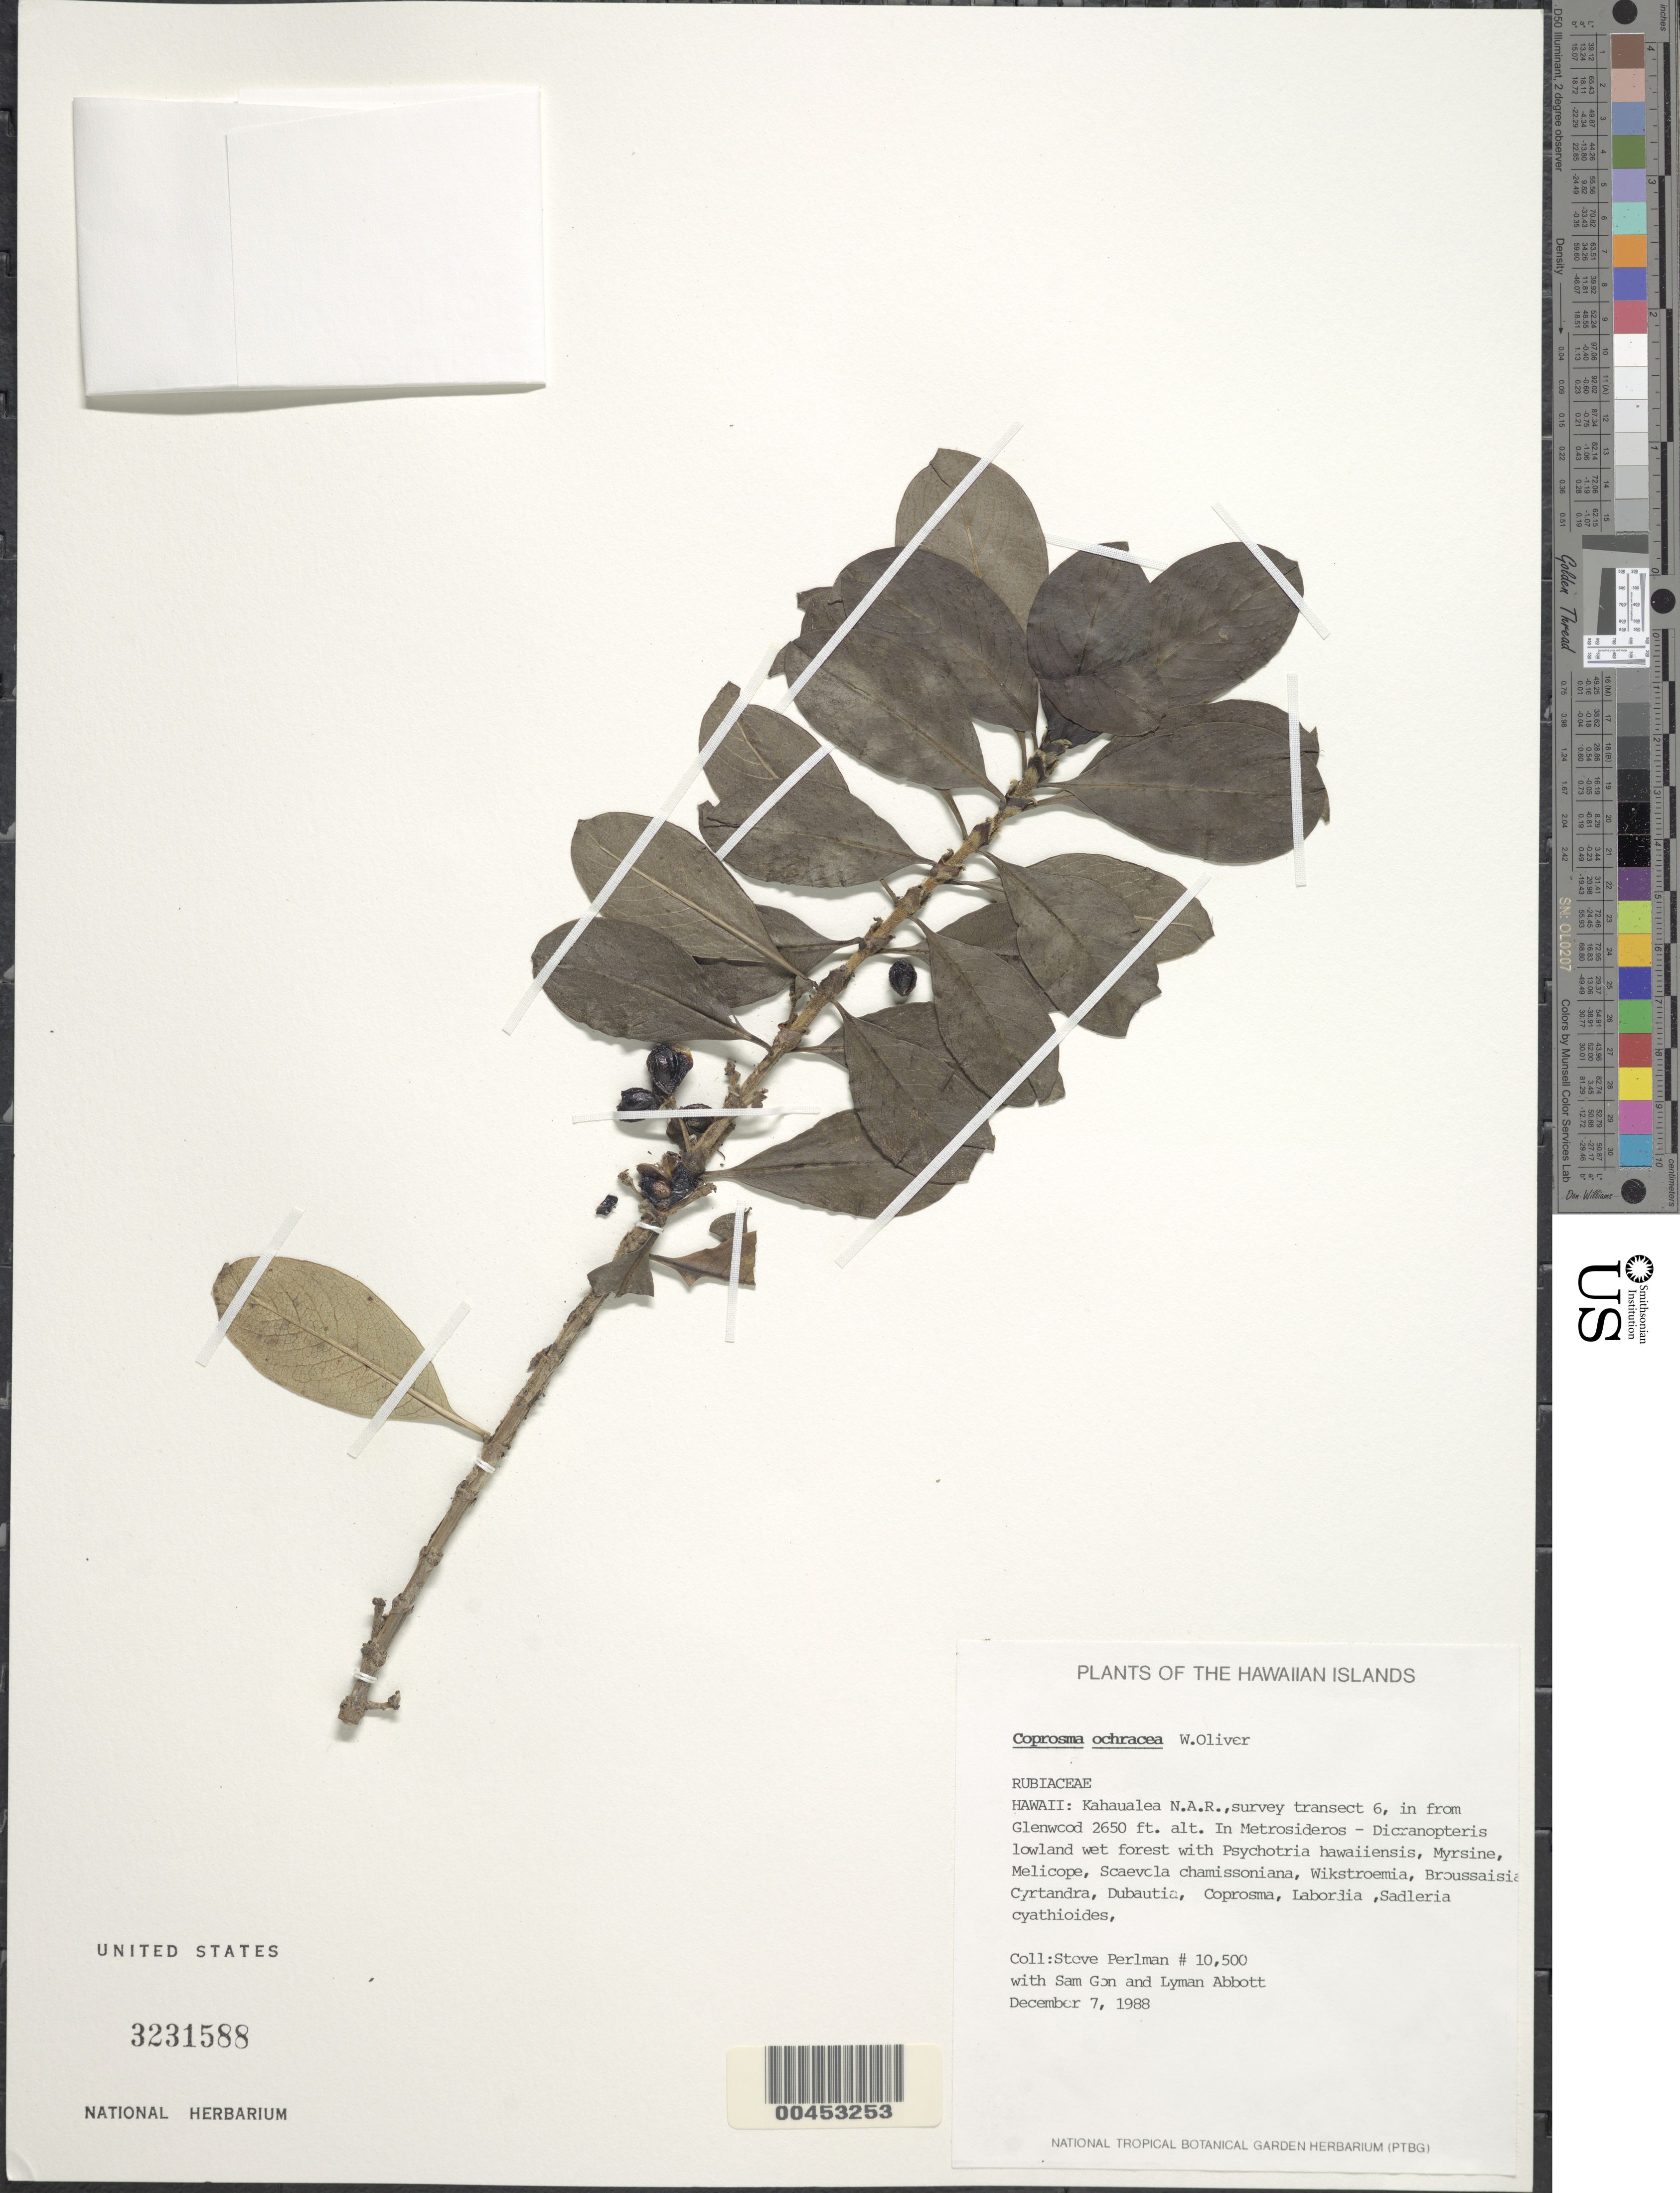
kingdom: Plantae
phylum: Tracheophyta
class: Magnoliopsida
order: Gentianales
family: Rubiaceae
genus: Coprosma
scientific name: Coprosma ochracea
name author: W.R.B. Oliv.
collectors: S. P. Perlman, S. Gon & L. Abbott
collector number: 10500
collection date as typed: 7 Dec 1988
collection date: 1988-12-07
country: United States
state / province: Hawaii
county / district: Hawaii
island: Hawaii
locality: Kahaualea N.A.R., survey transect 6, in from Glenwood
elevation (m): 808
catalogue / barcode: US 3231588